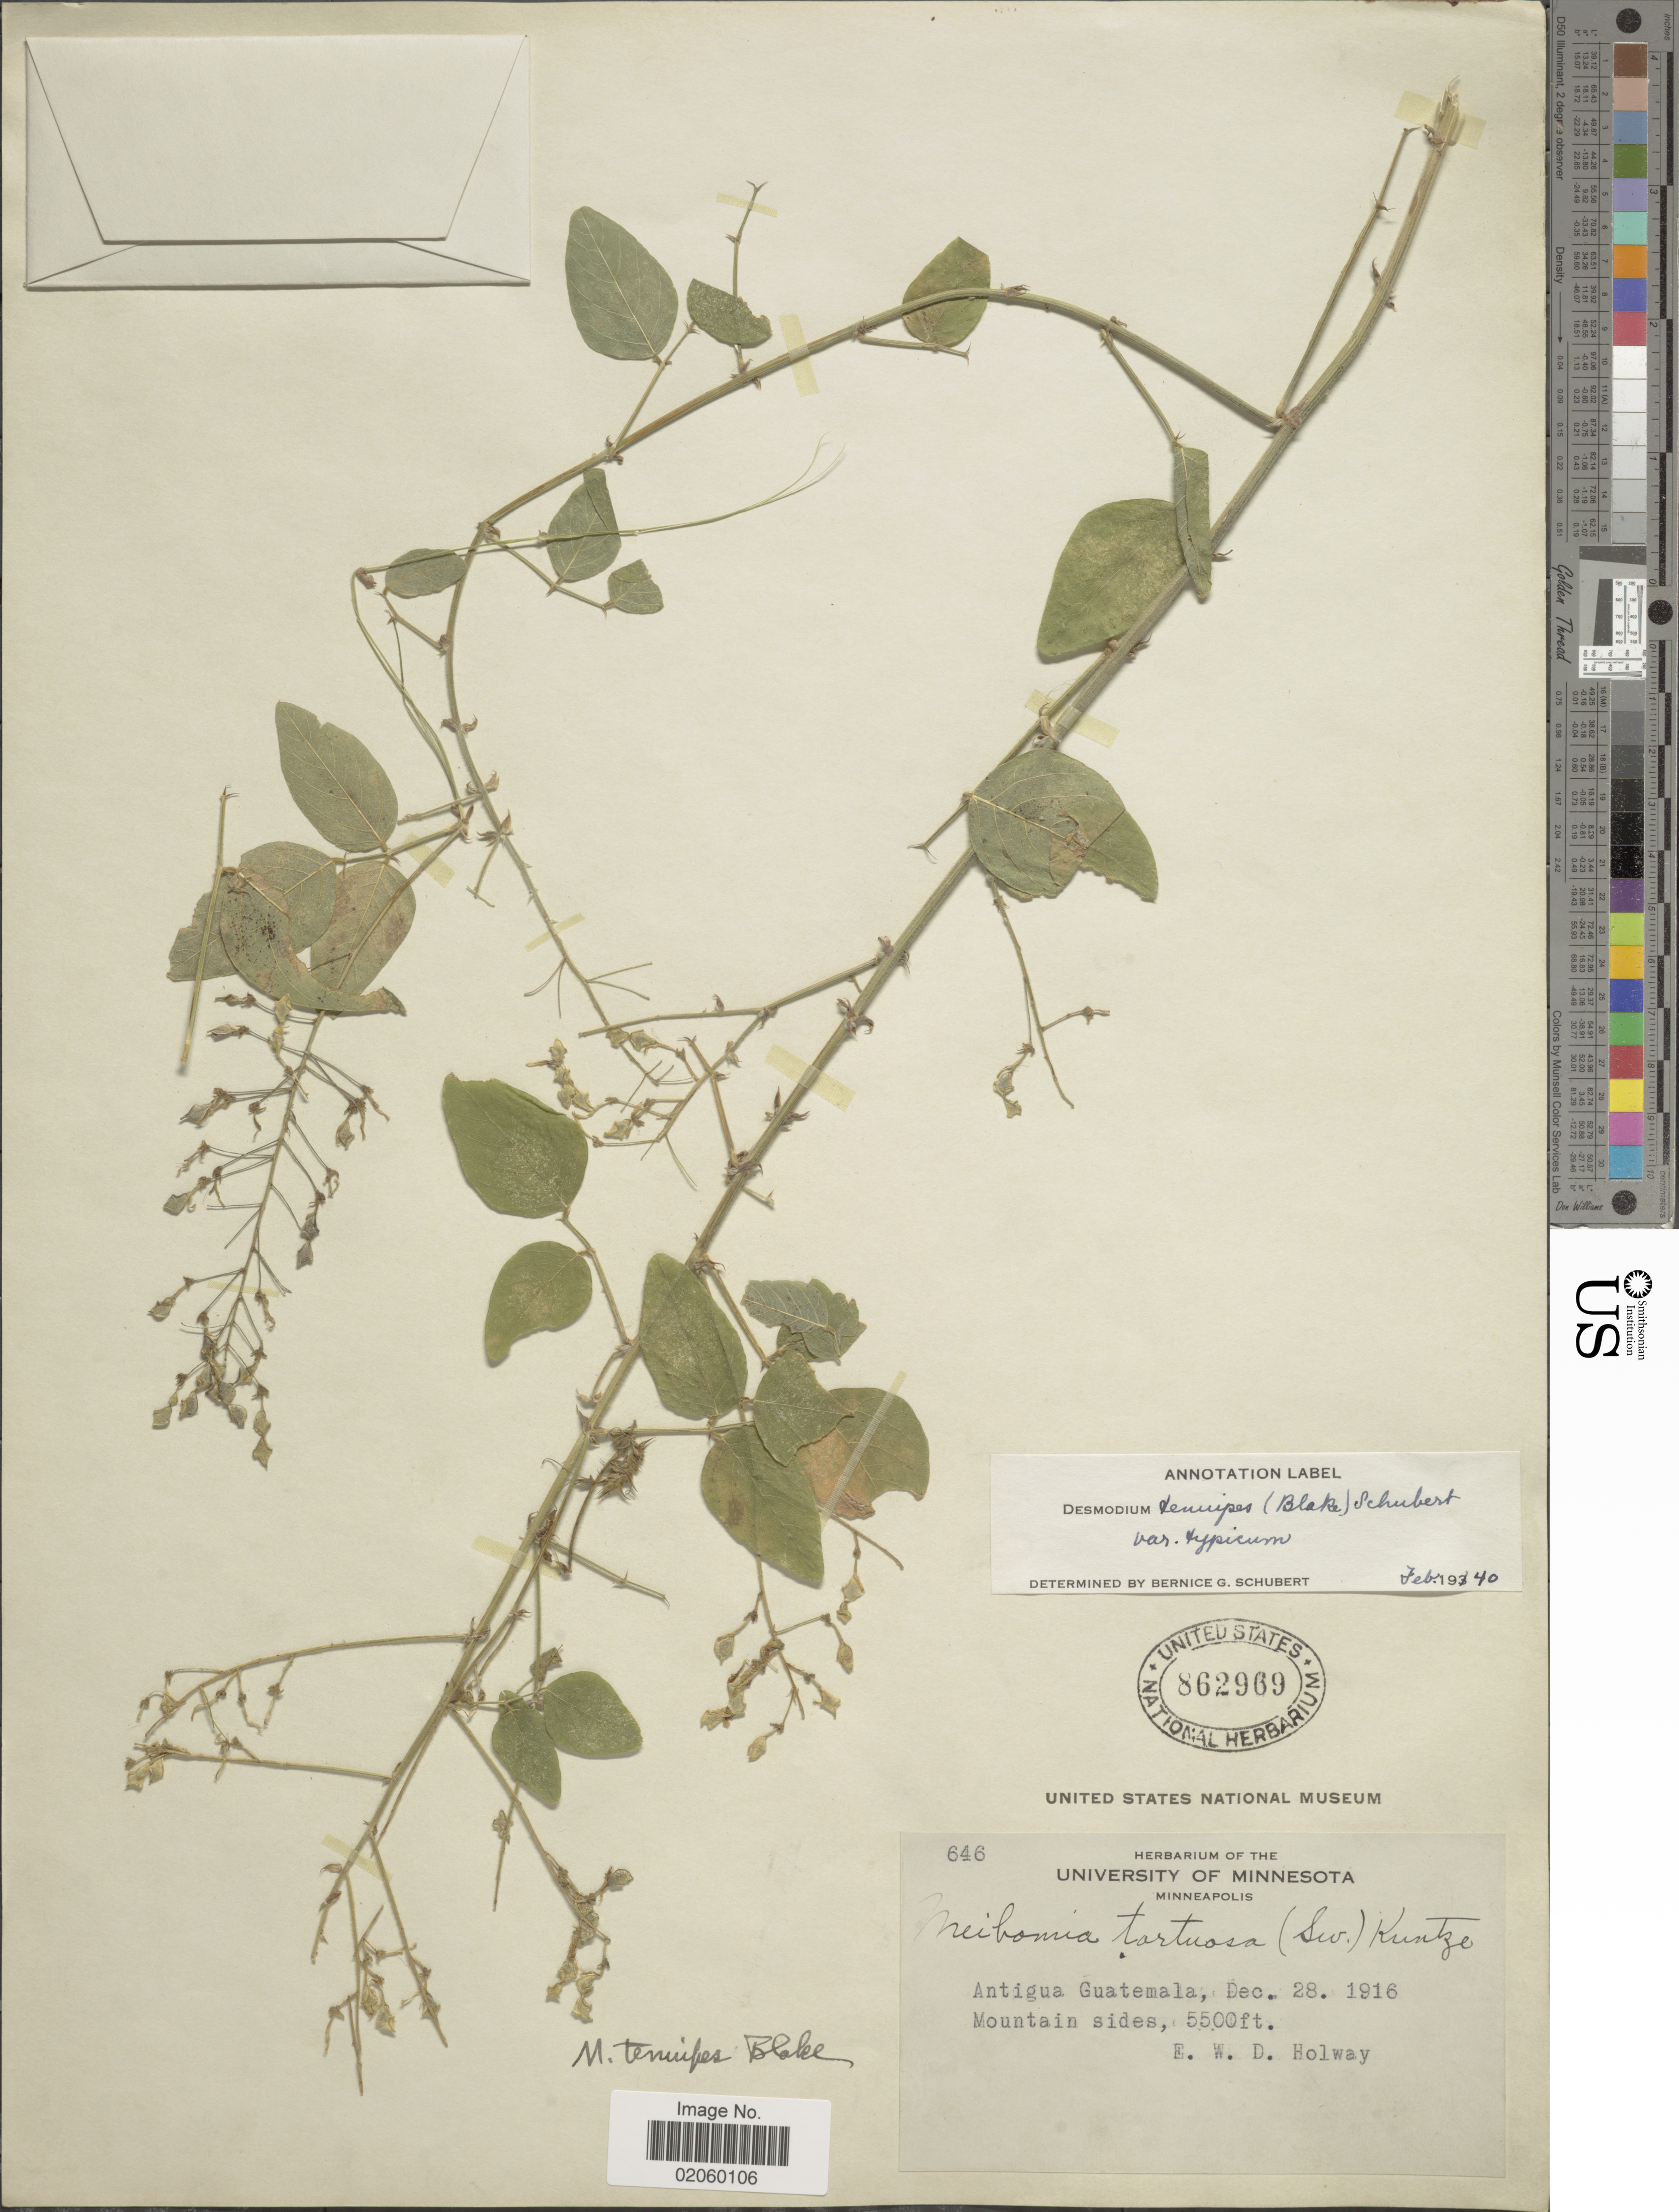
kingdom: Plantae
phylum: Tracheophyta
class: Magnoliopsida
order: Fabales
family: Fabaceae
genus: Desmodium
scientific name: Desmodium tenuipes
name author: (S.F. Blake) B.G. Schub.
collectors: E. W. D. Holway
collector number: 646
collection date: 1916-12-28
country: Guatemala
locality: Antigua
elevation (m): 1676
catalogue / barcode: US 862969